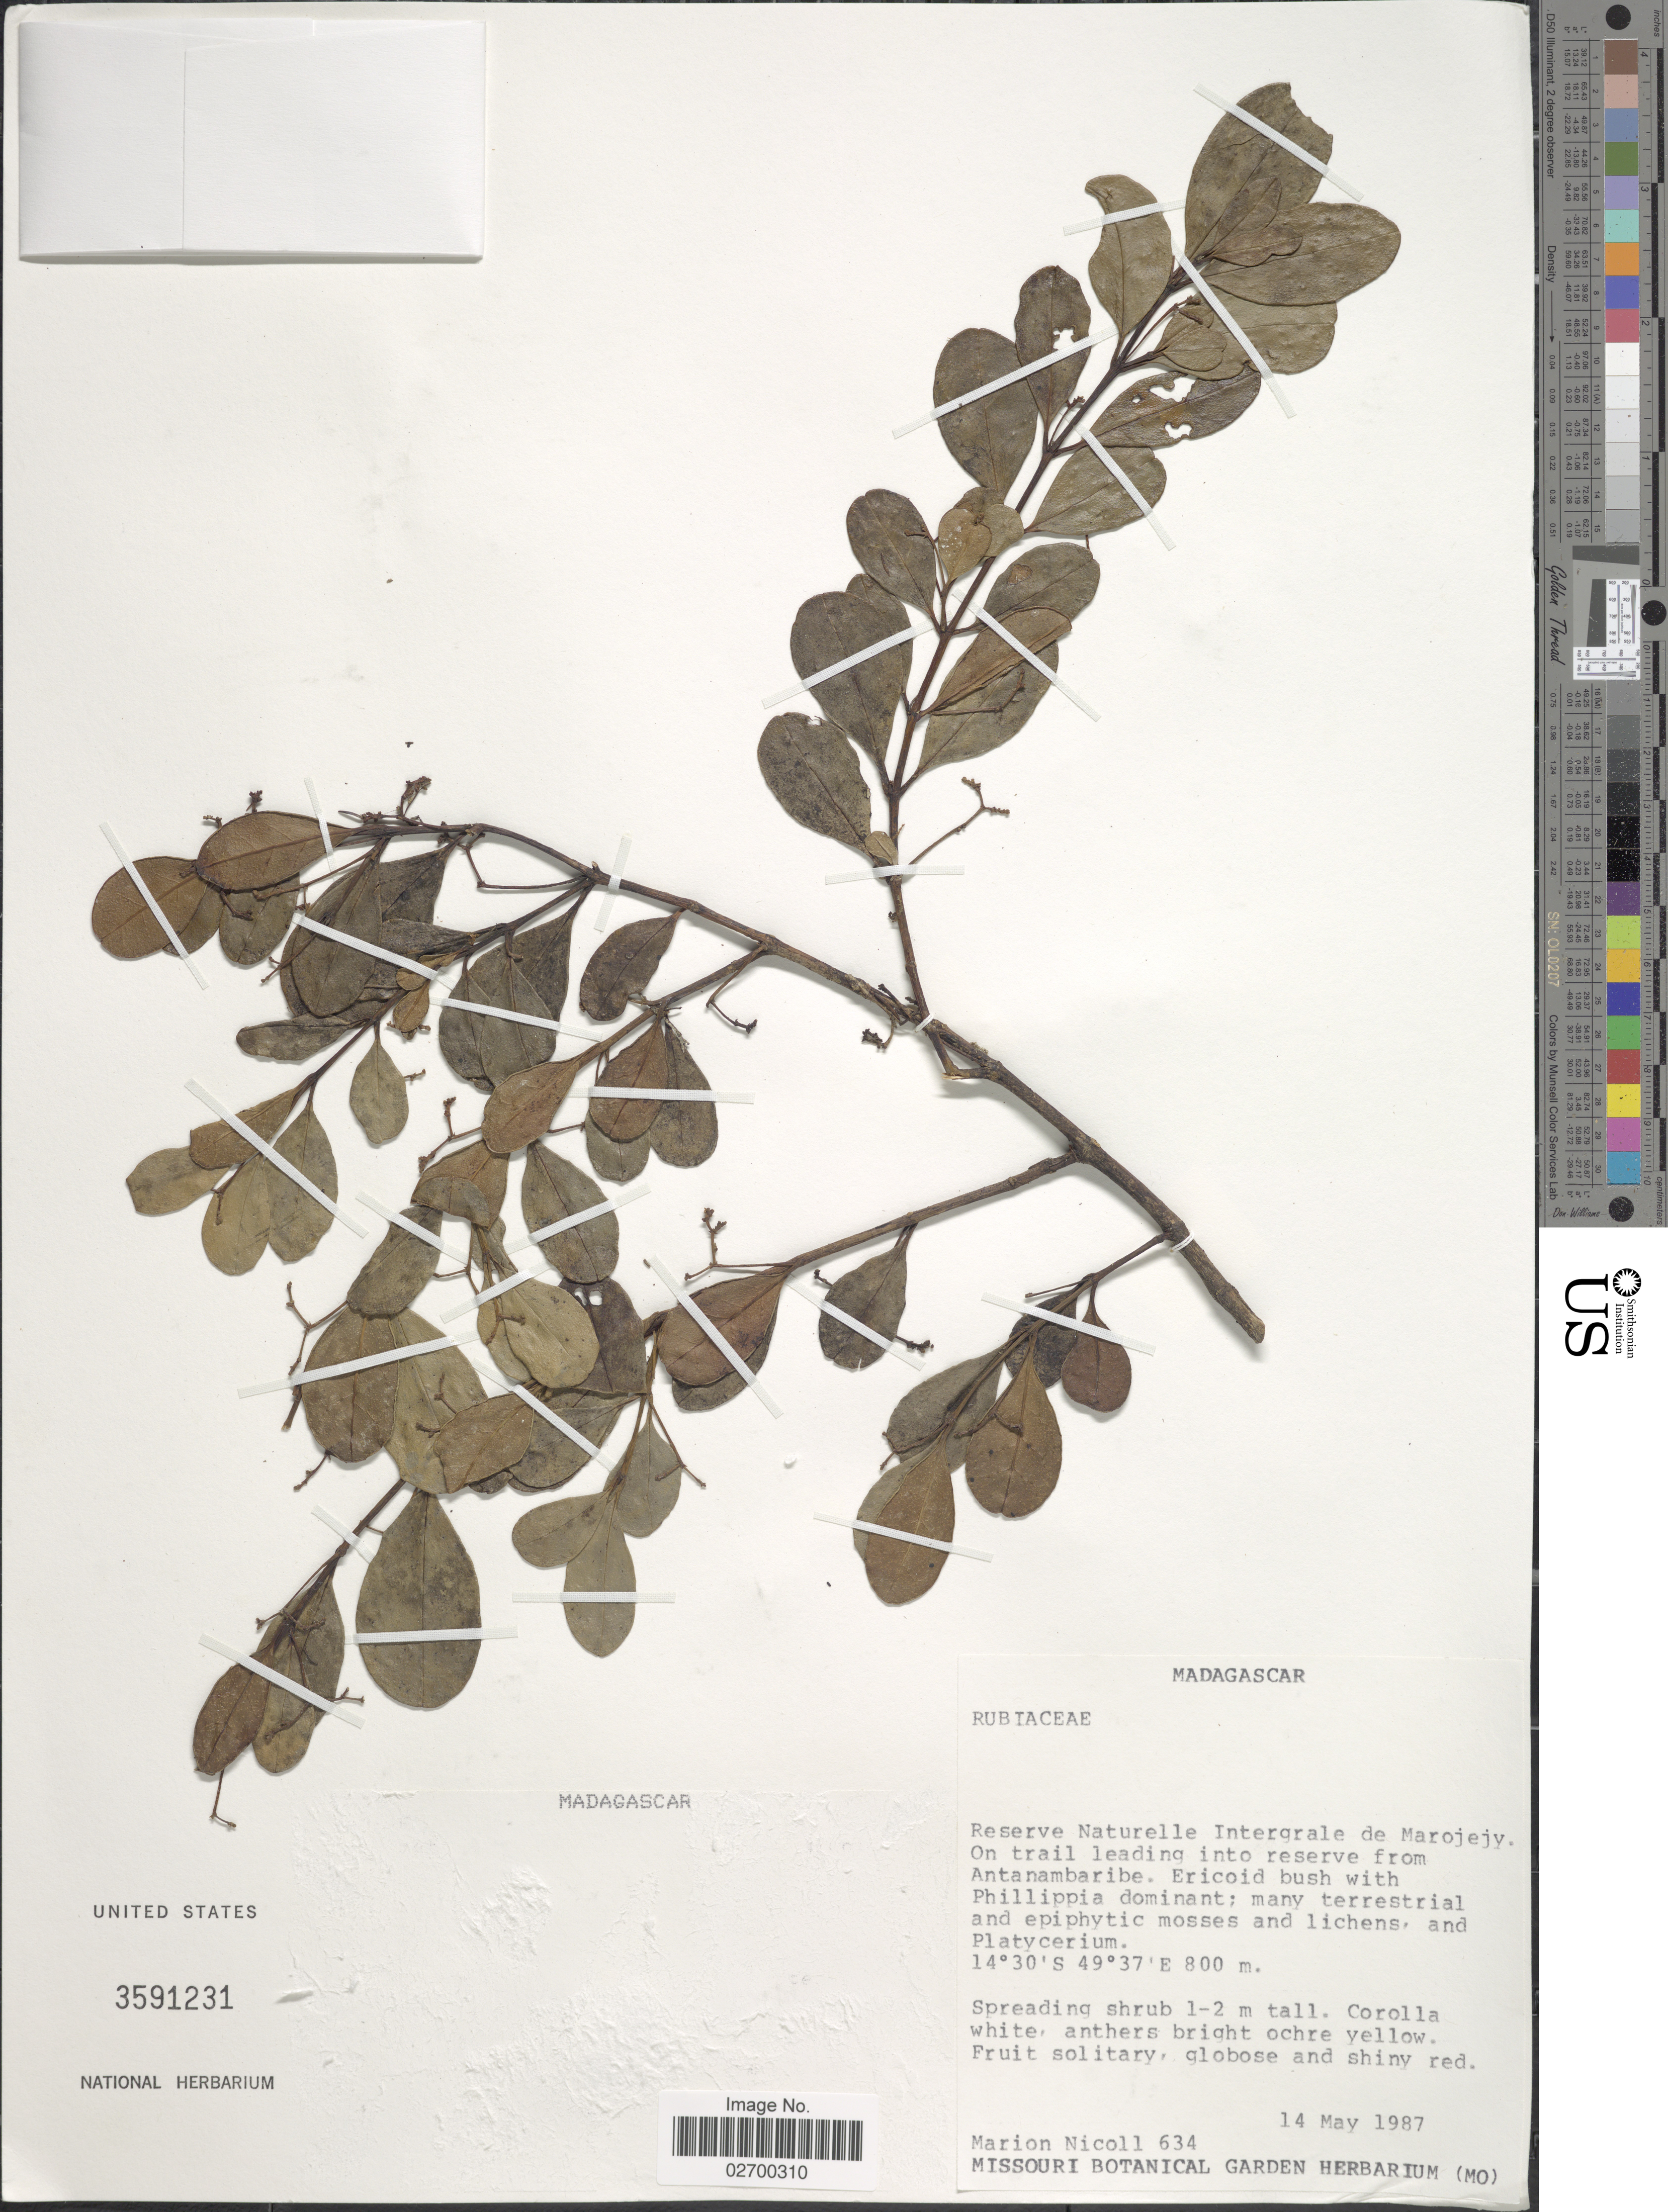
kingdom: Plantae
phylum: Tracheophyta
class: Magnoliopsida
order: Gentianales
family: Rubiaceae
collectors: M. F. Nicoll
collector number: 634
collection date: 1987-05-14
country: Madagascar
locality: Reserve Naturelle Intergrale de Marojejy. On trail leading into reserve from Antanambaribe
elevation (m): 800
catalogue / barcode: US 3591231